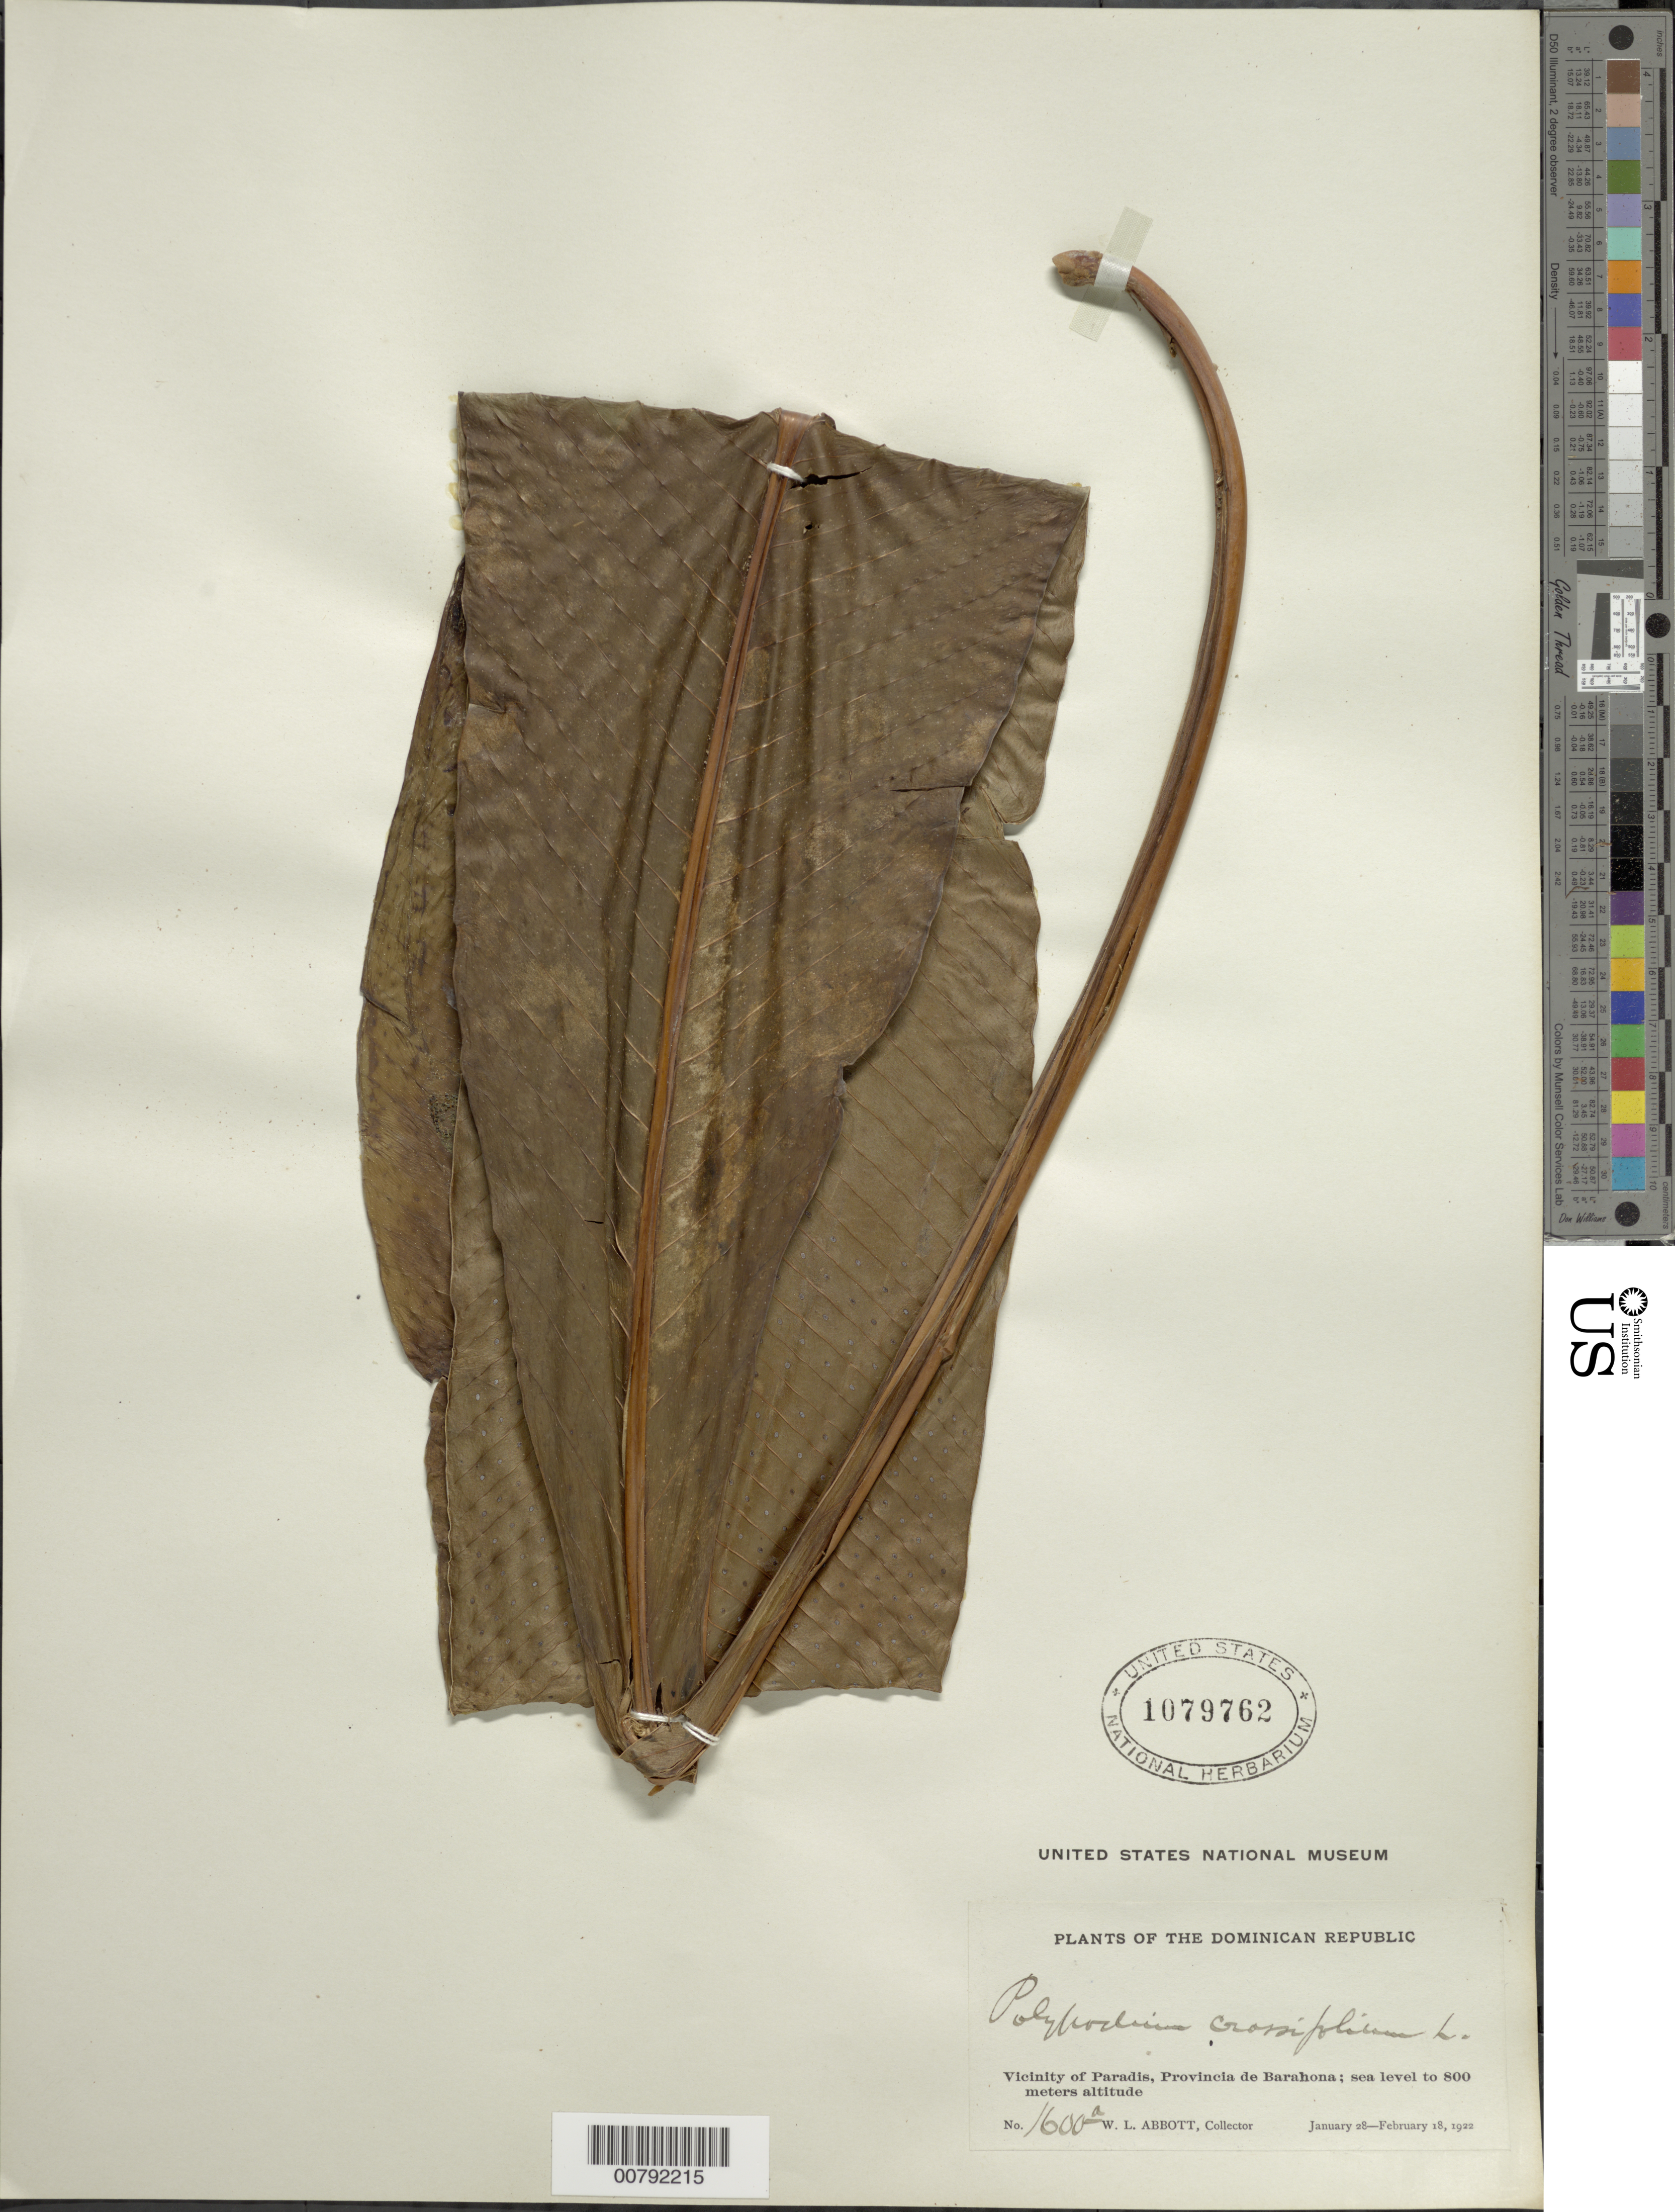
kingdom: Plantae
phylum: Tracheophyta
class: Polypodiopsida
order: Polypodiales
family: Polypodiaceae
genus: Niphidium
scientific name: Niphidium crassifolium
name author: (L.) Lellinger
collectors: W. L. Abbott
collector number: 1600a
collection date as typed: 28 Jan 1922 to 18 Feb 1922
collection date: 1922-01-28/1922-02-18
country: Dominican Republic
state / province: Barahona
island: Hispaniola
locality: Paradis vicinity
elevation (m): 0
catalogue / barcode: US 1079762